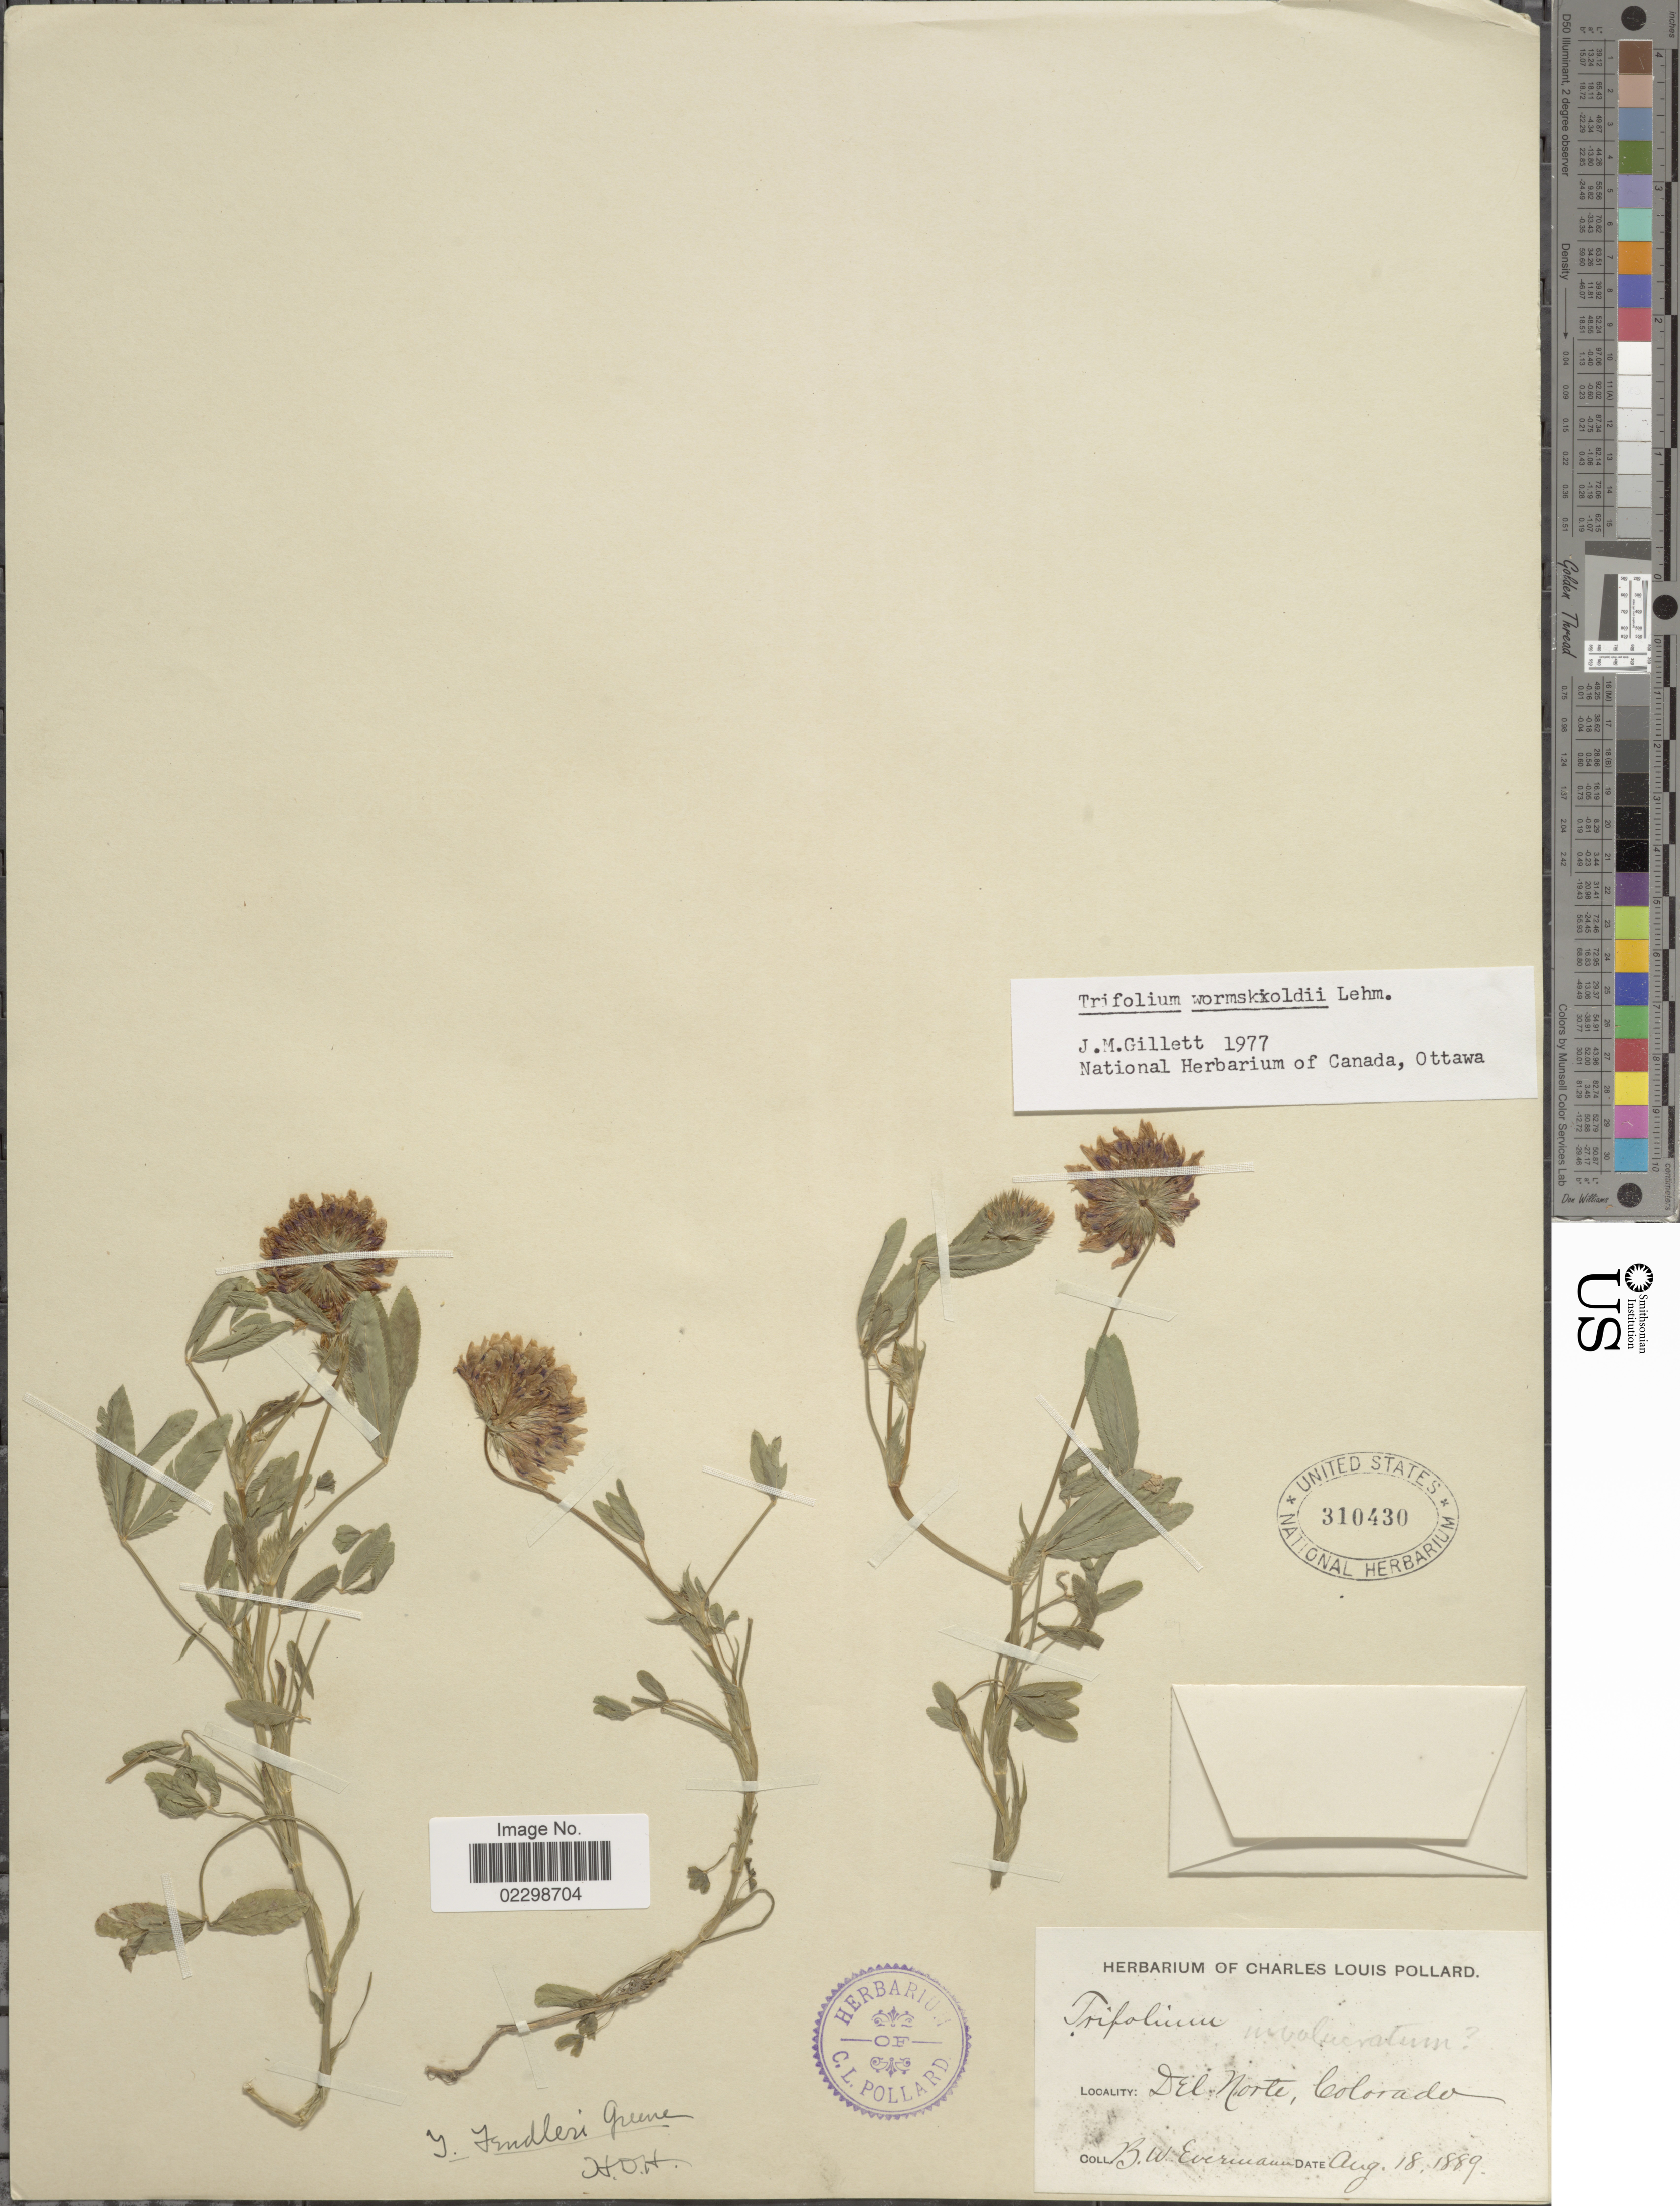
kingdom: Plantae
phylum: Tracheophyta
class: Magnoliopsida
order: Fabales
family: Fabaceae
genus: Trifolium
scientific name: Trifolium wormskioldii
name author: Lehm.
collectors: B. W. Evermann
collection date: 1889-08-18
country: United States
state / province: Colorado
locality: Del Norte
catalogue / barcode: US 310430